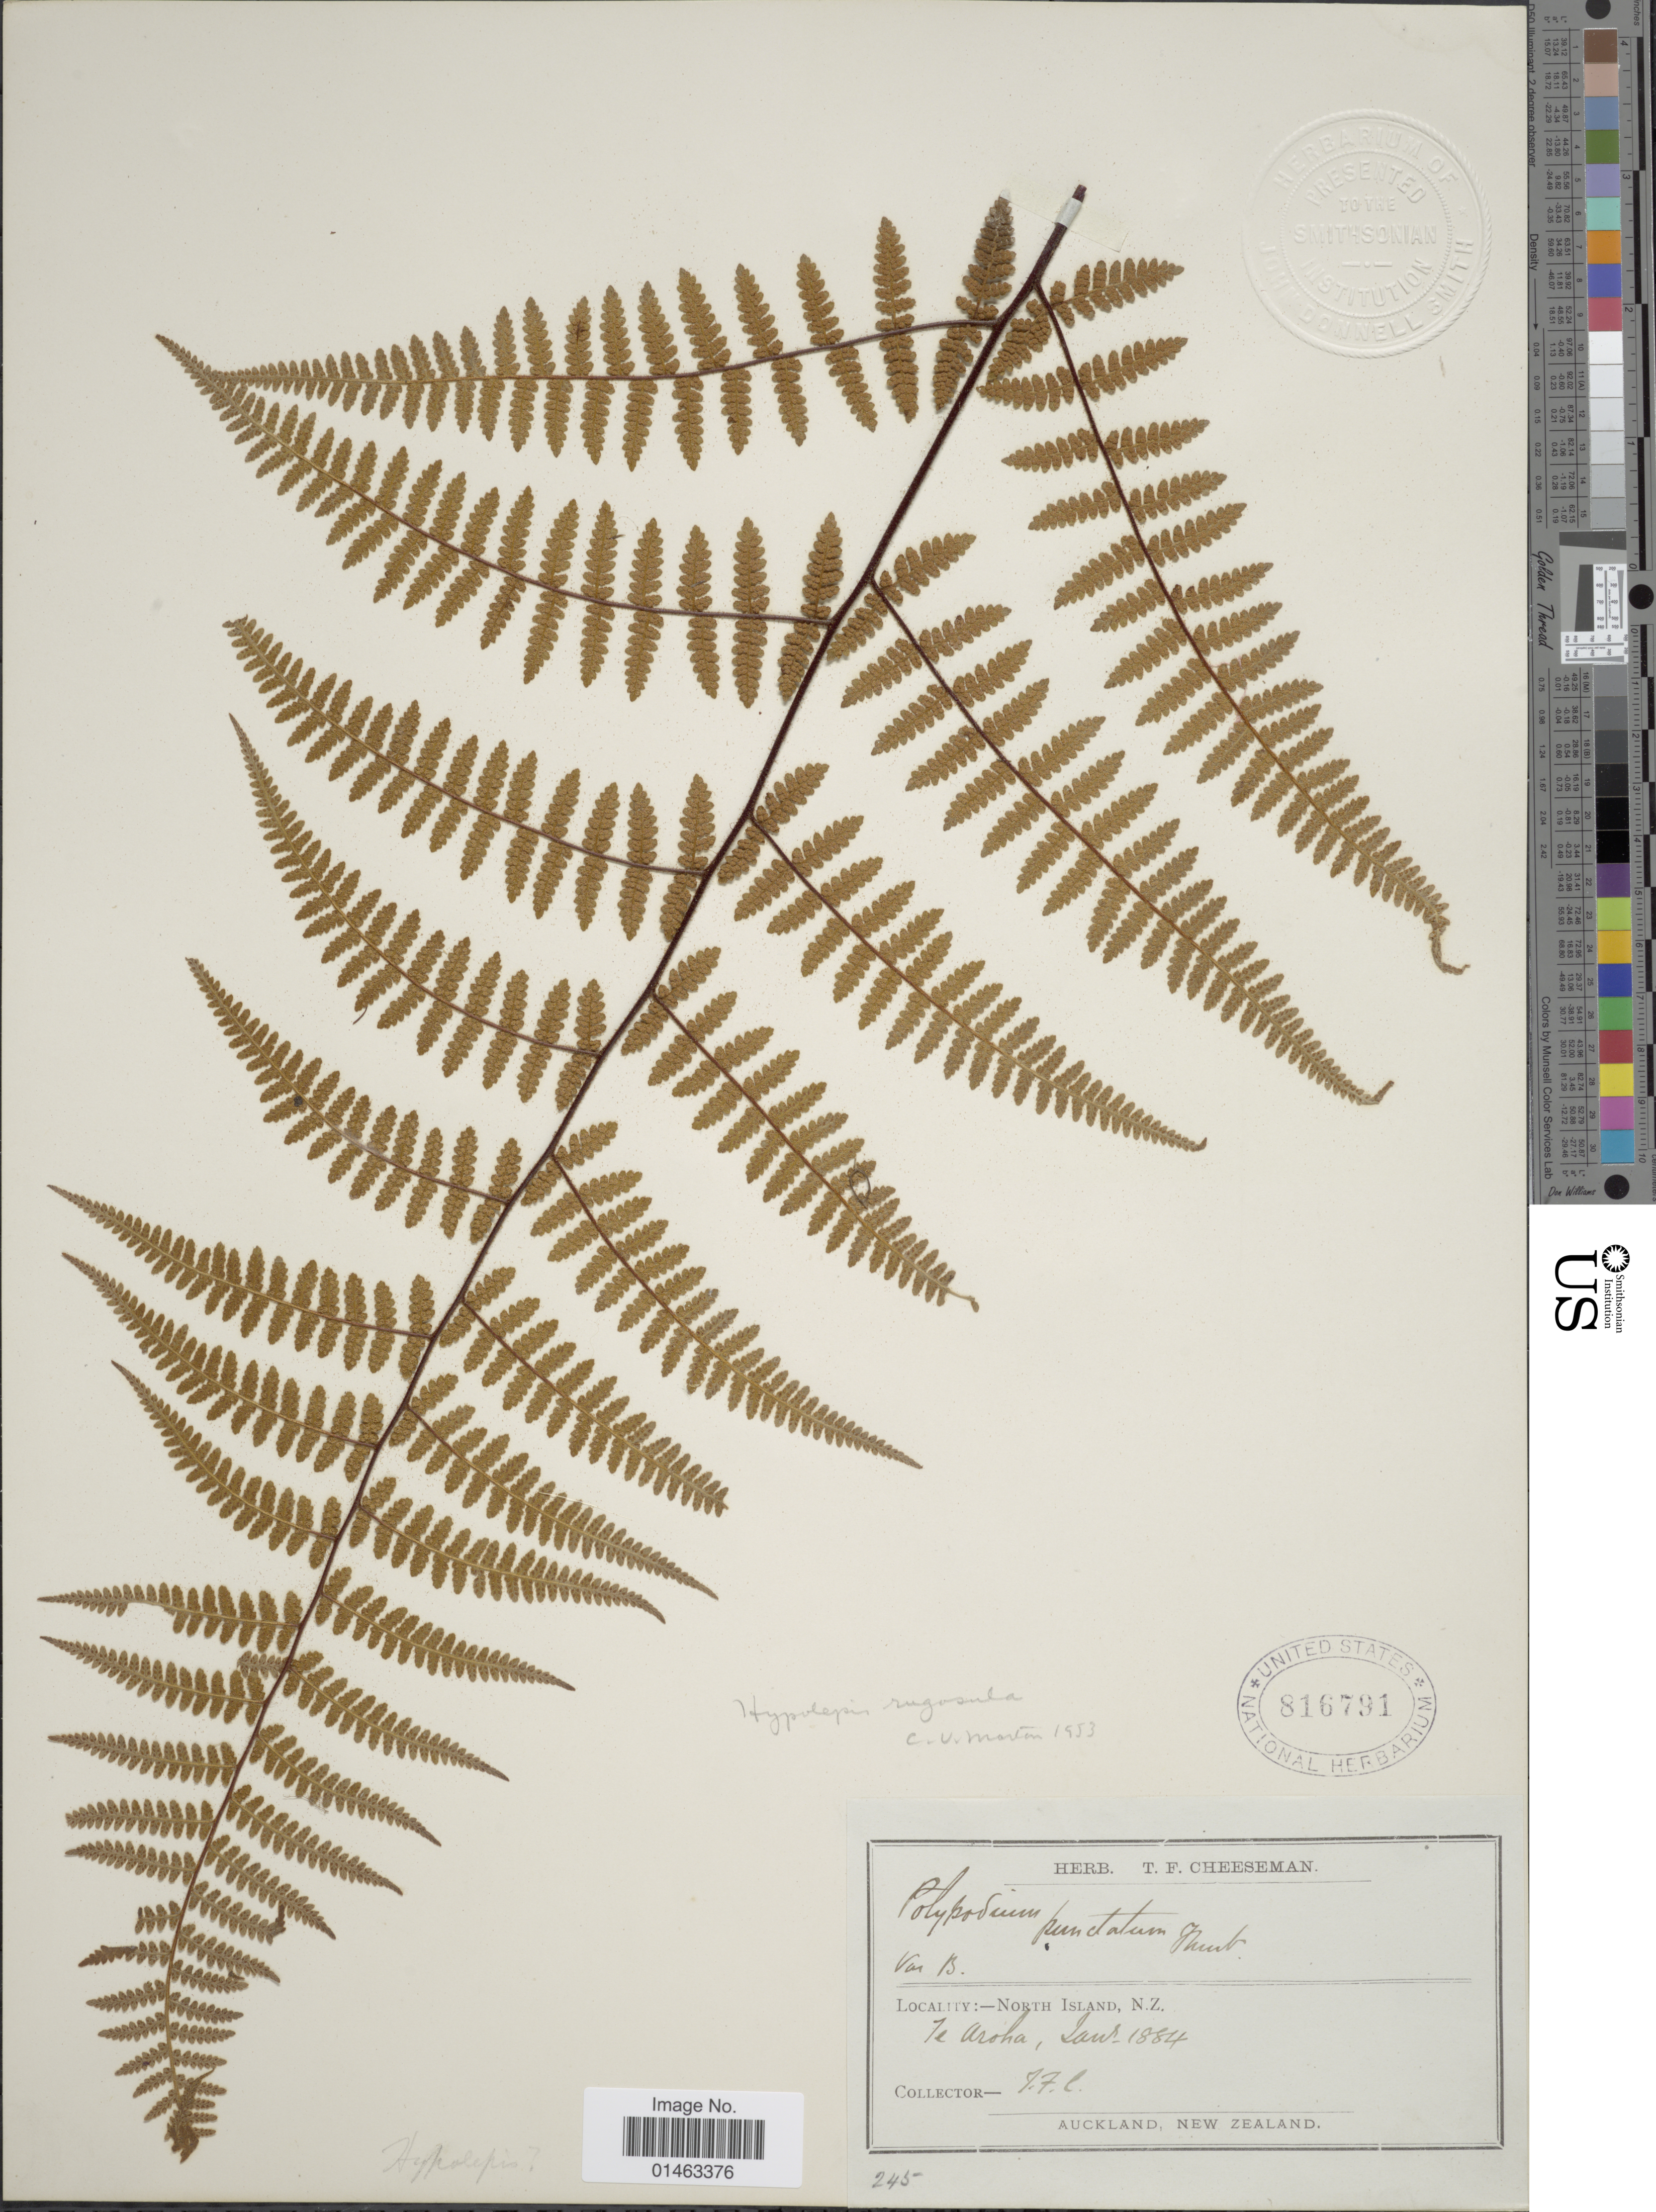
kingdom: Plantae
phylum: Tracheophyta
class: Polypodiopsida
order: Polypodiales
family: Dennstaedtiaceae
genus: Hypolepis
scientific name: Hypolepis rufobarbata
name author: (Colenso) N.A. Wakef.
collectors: T. F. Cheeseman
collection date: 1884-08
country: New Zealand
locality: North Island, N.Z. Te Aroha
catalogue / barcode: US 816791